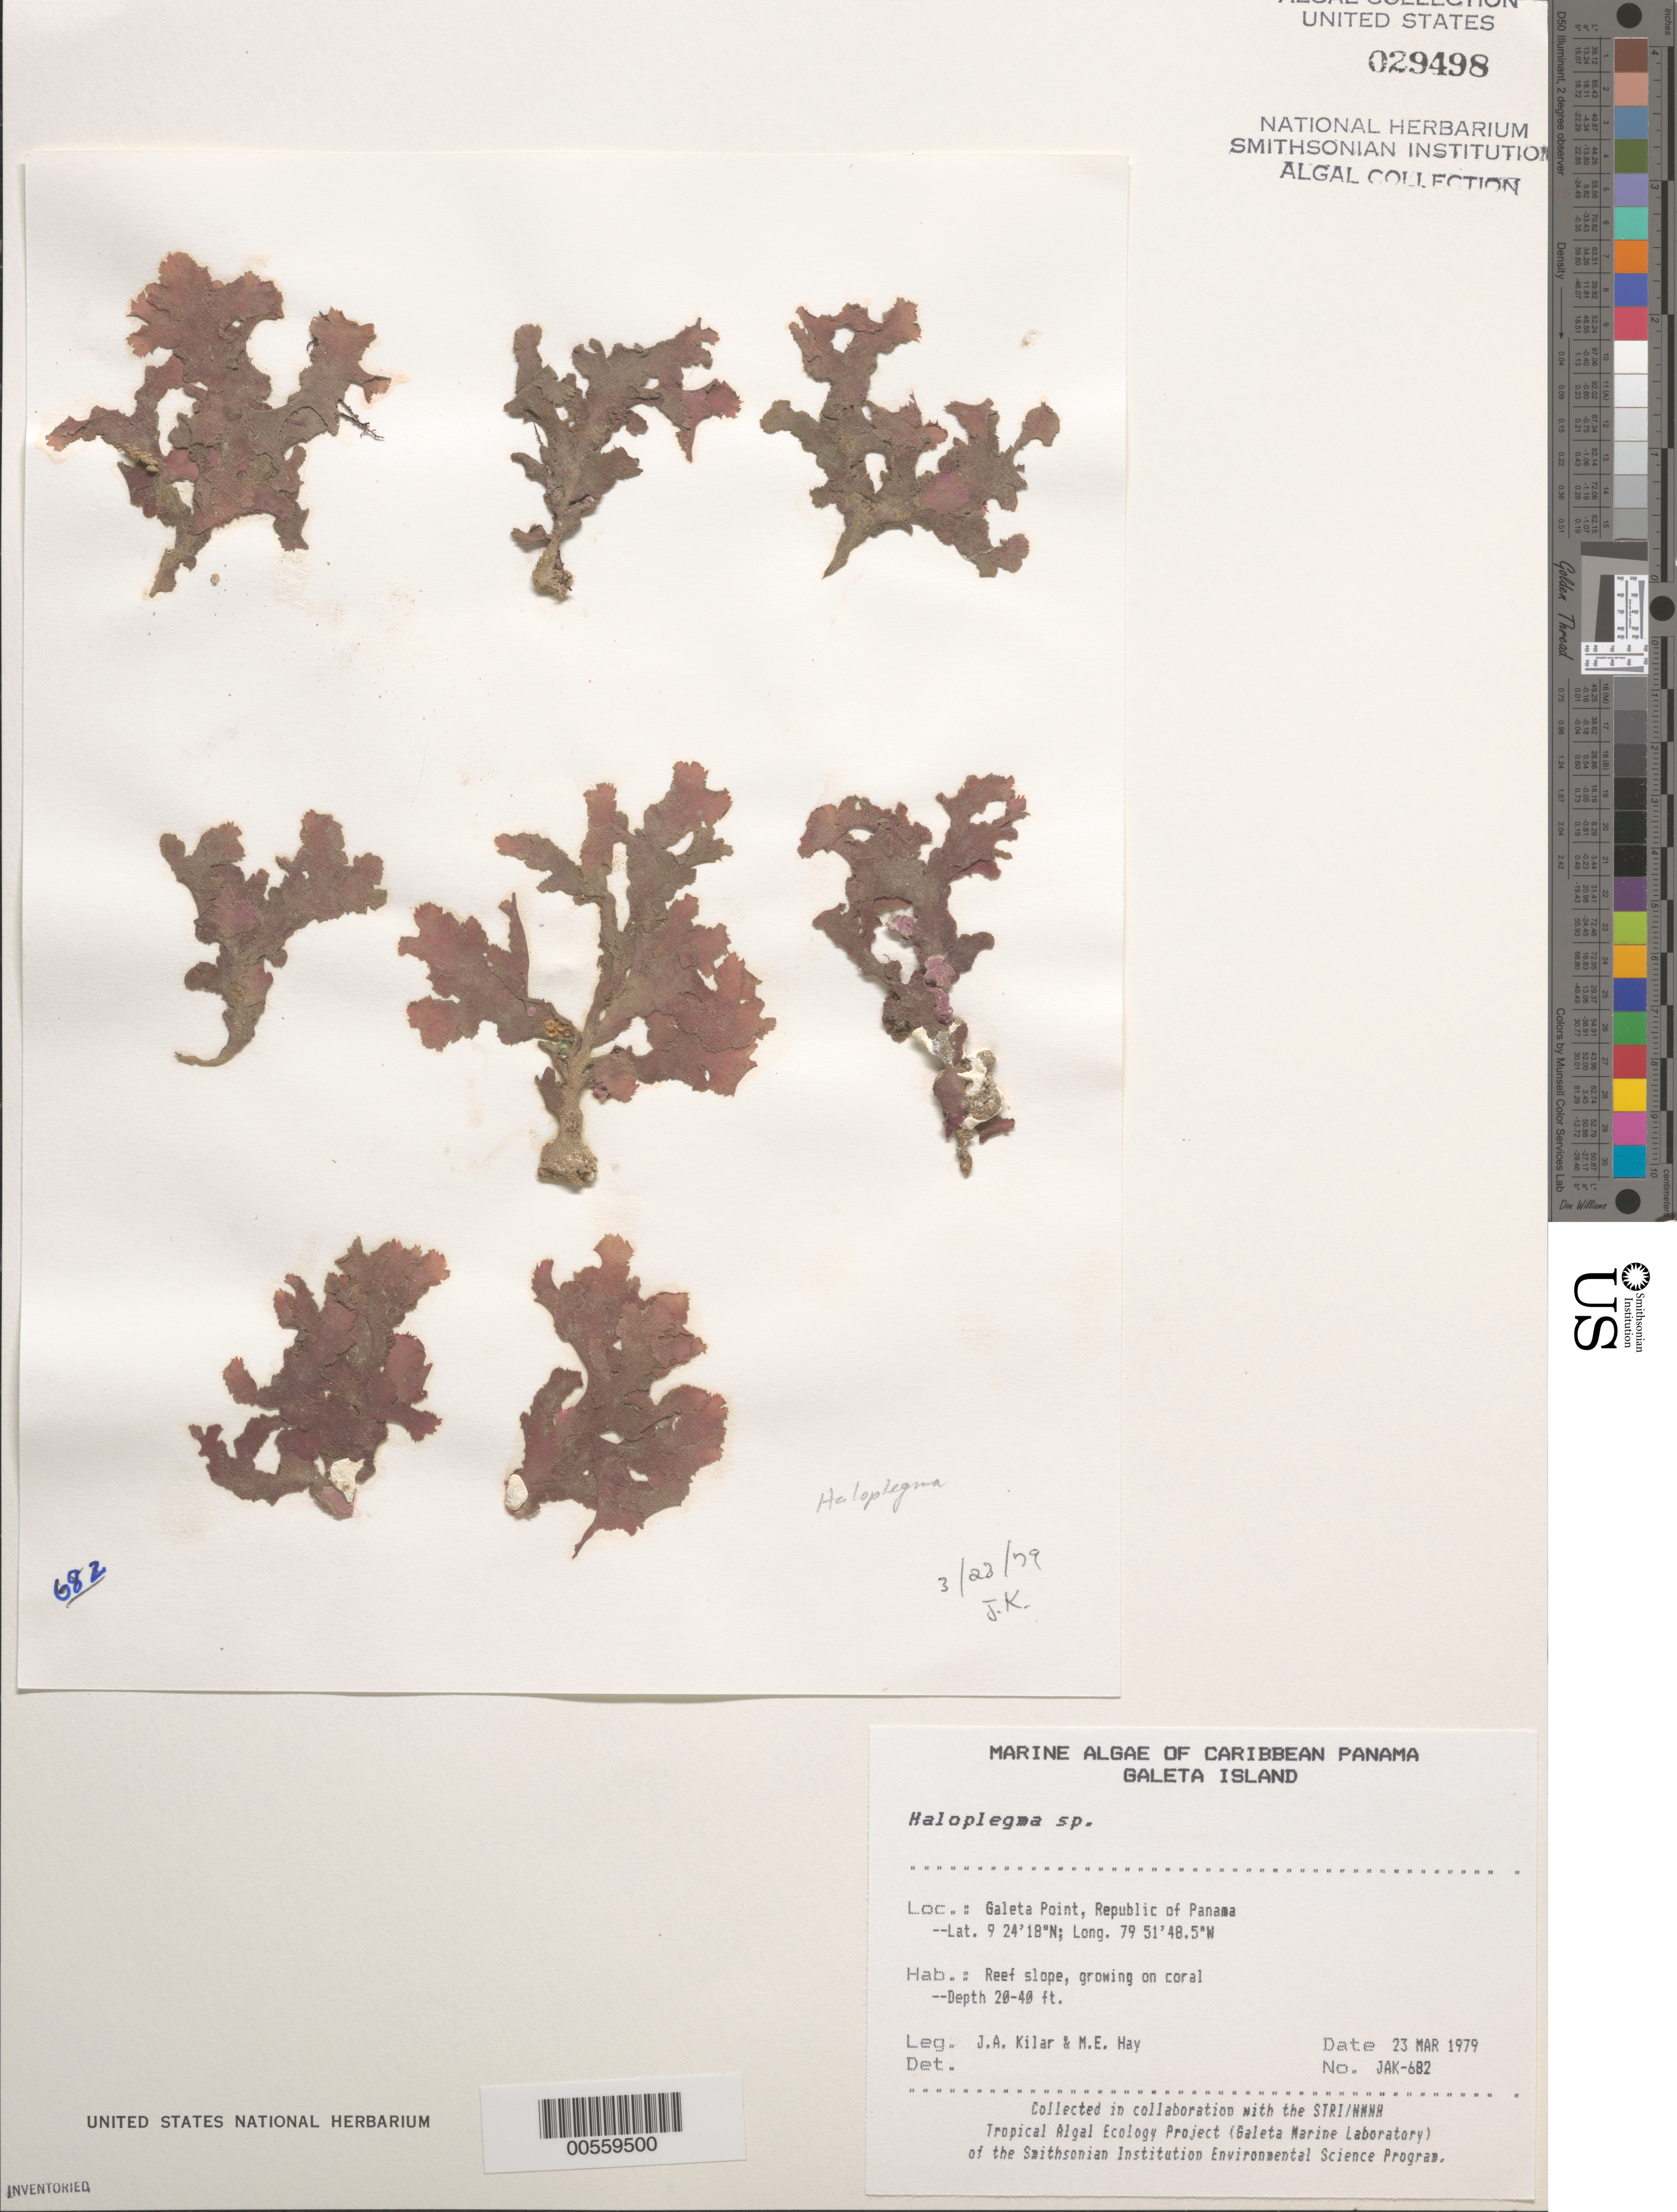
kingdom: Plantae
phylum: Rhodophyta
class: Florideophyceae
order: Ceramiales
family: Wrangeliaceae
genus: Haloplegma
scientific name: Haloplegma sp.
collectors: J. A. Kilar & M. E. Hay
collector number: JAK-682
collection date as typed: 23 Mar 1979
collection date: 1979-03-23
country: Panama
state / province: Colón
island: Galeta Island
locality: Galeta Point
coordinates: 9 24' 18" N, 79 51' 48.5" W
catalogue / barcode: US 29498